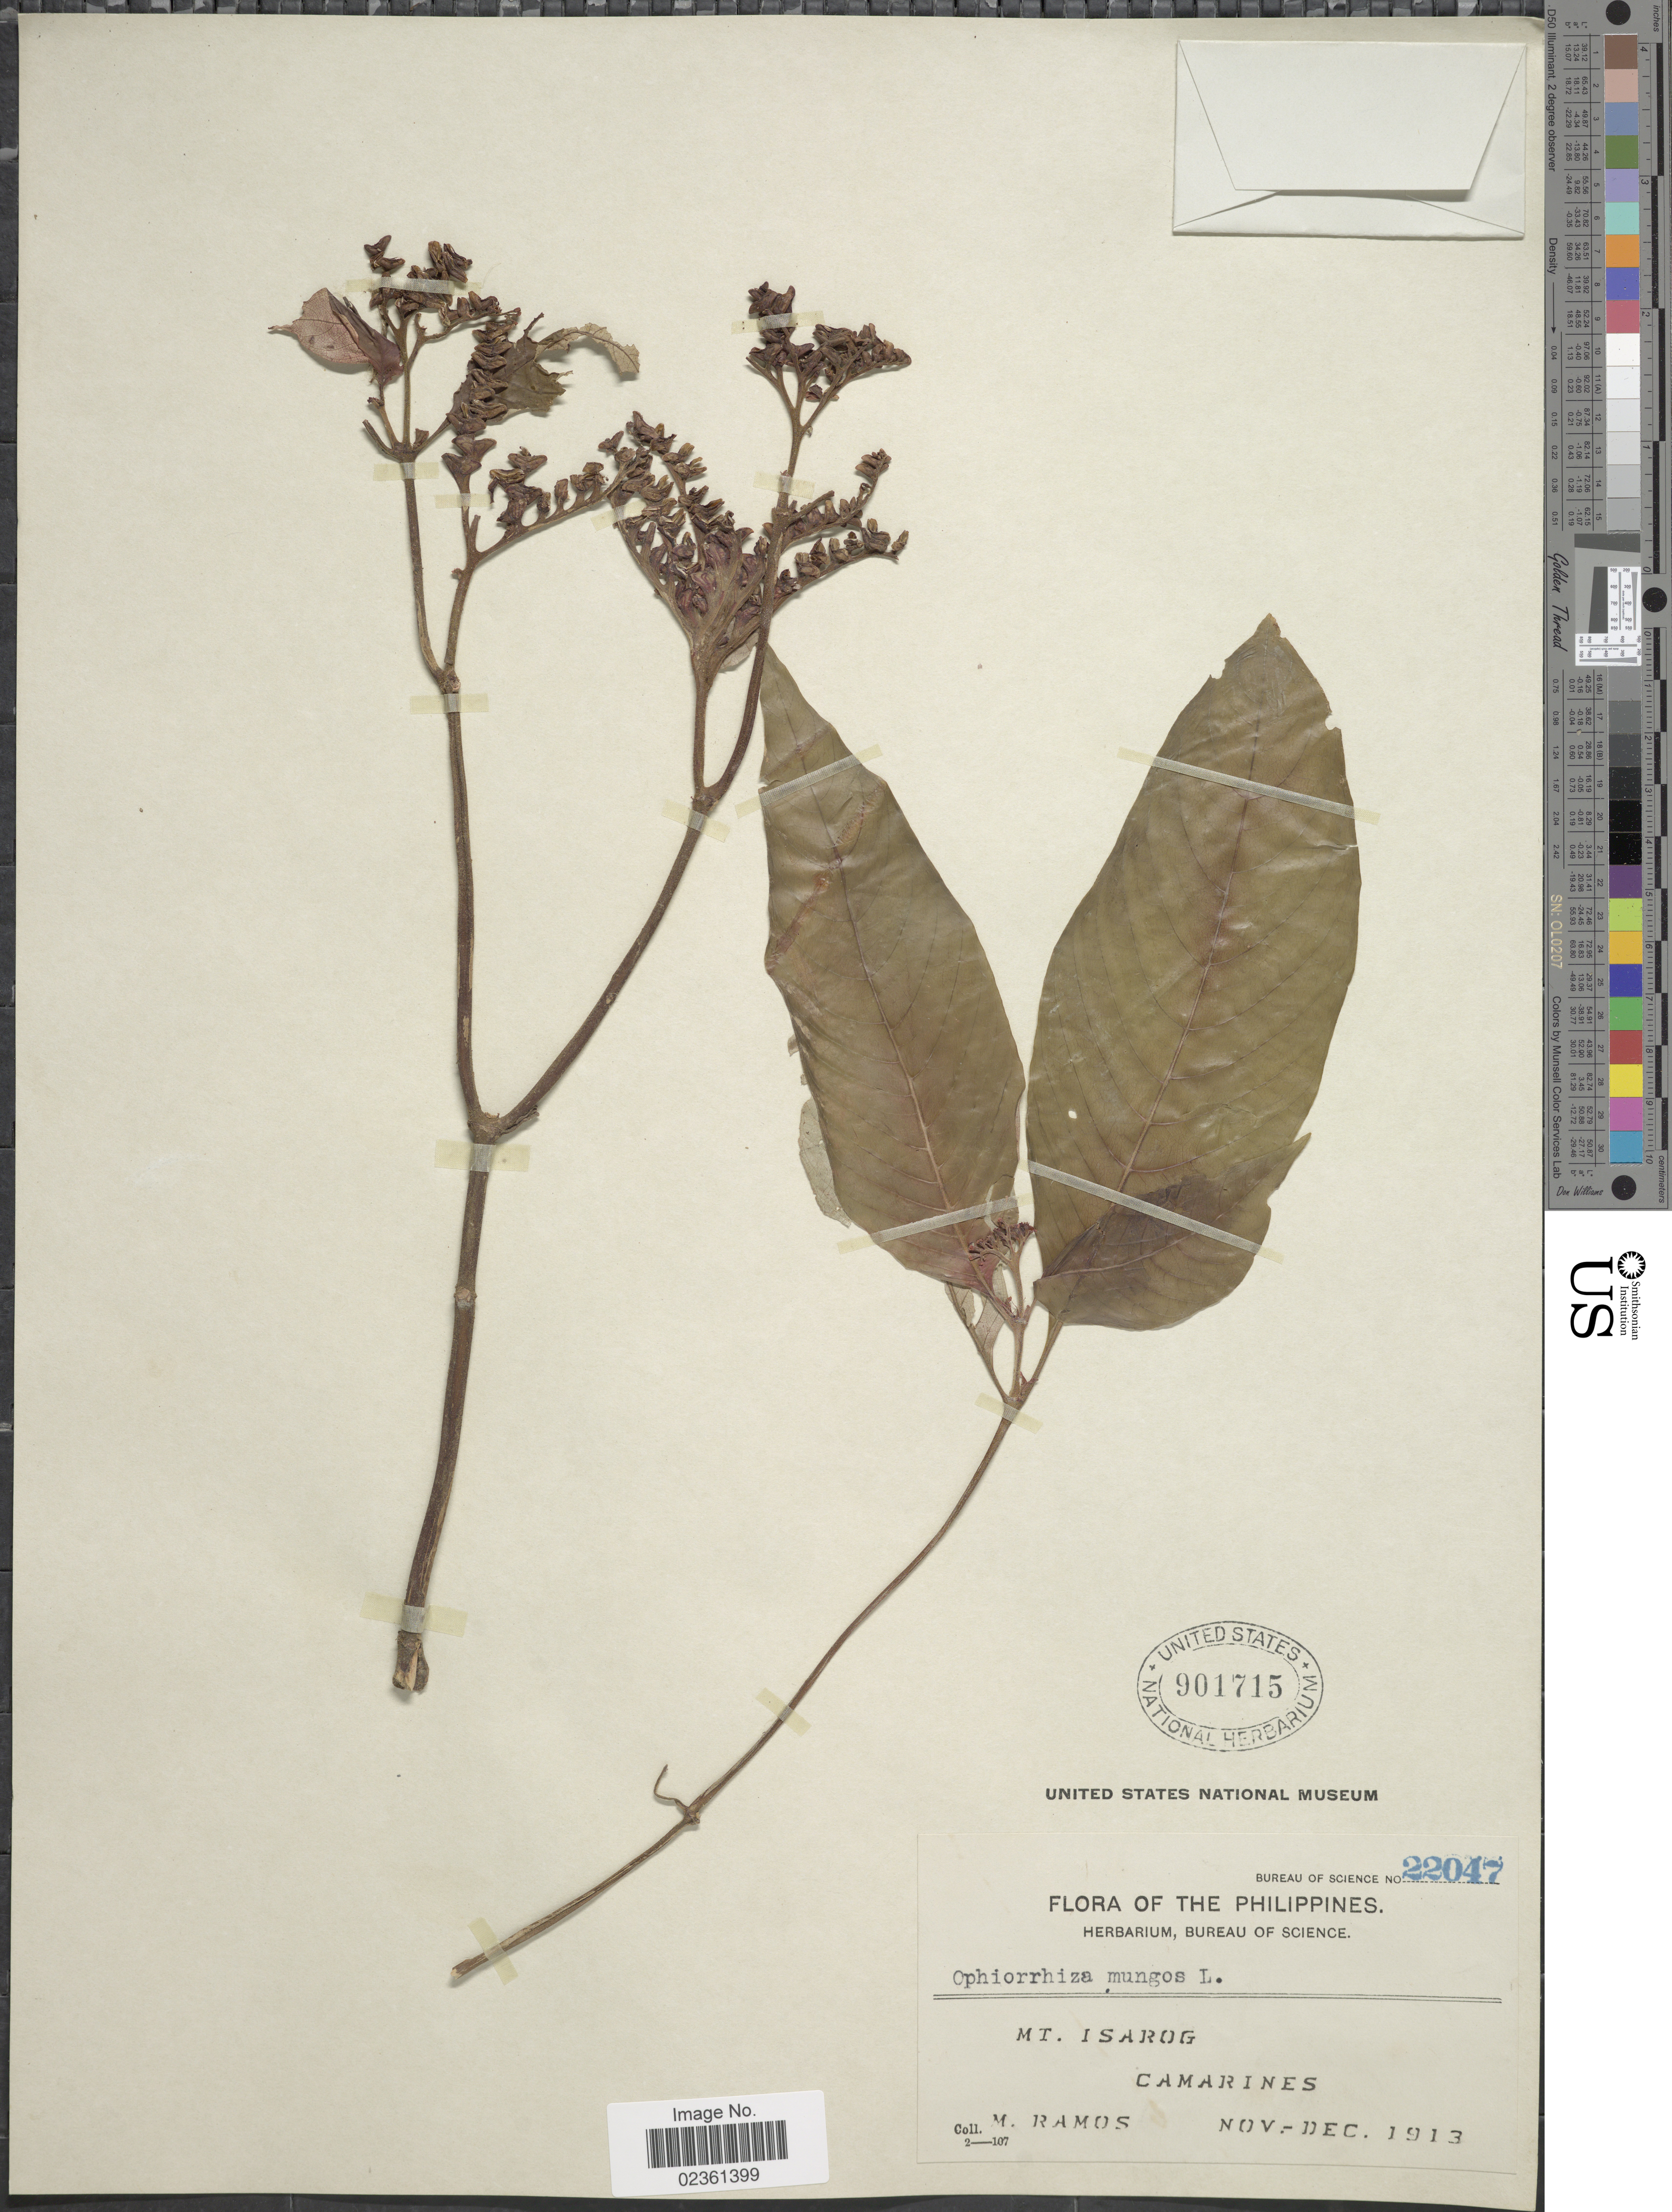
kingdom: Plantae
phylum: Tracheophyta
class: Magnoliopsida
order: Gentianales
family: Rubiaceae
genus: Ophiorrhiza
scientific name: Ophiorrhiza mungos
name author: L.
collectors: M. Ramos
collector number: Bueau of Science 22047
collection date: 1913-11/1913-12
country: Philippines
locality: Mt. Isarog, Camarines.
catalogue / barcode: US 901715